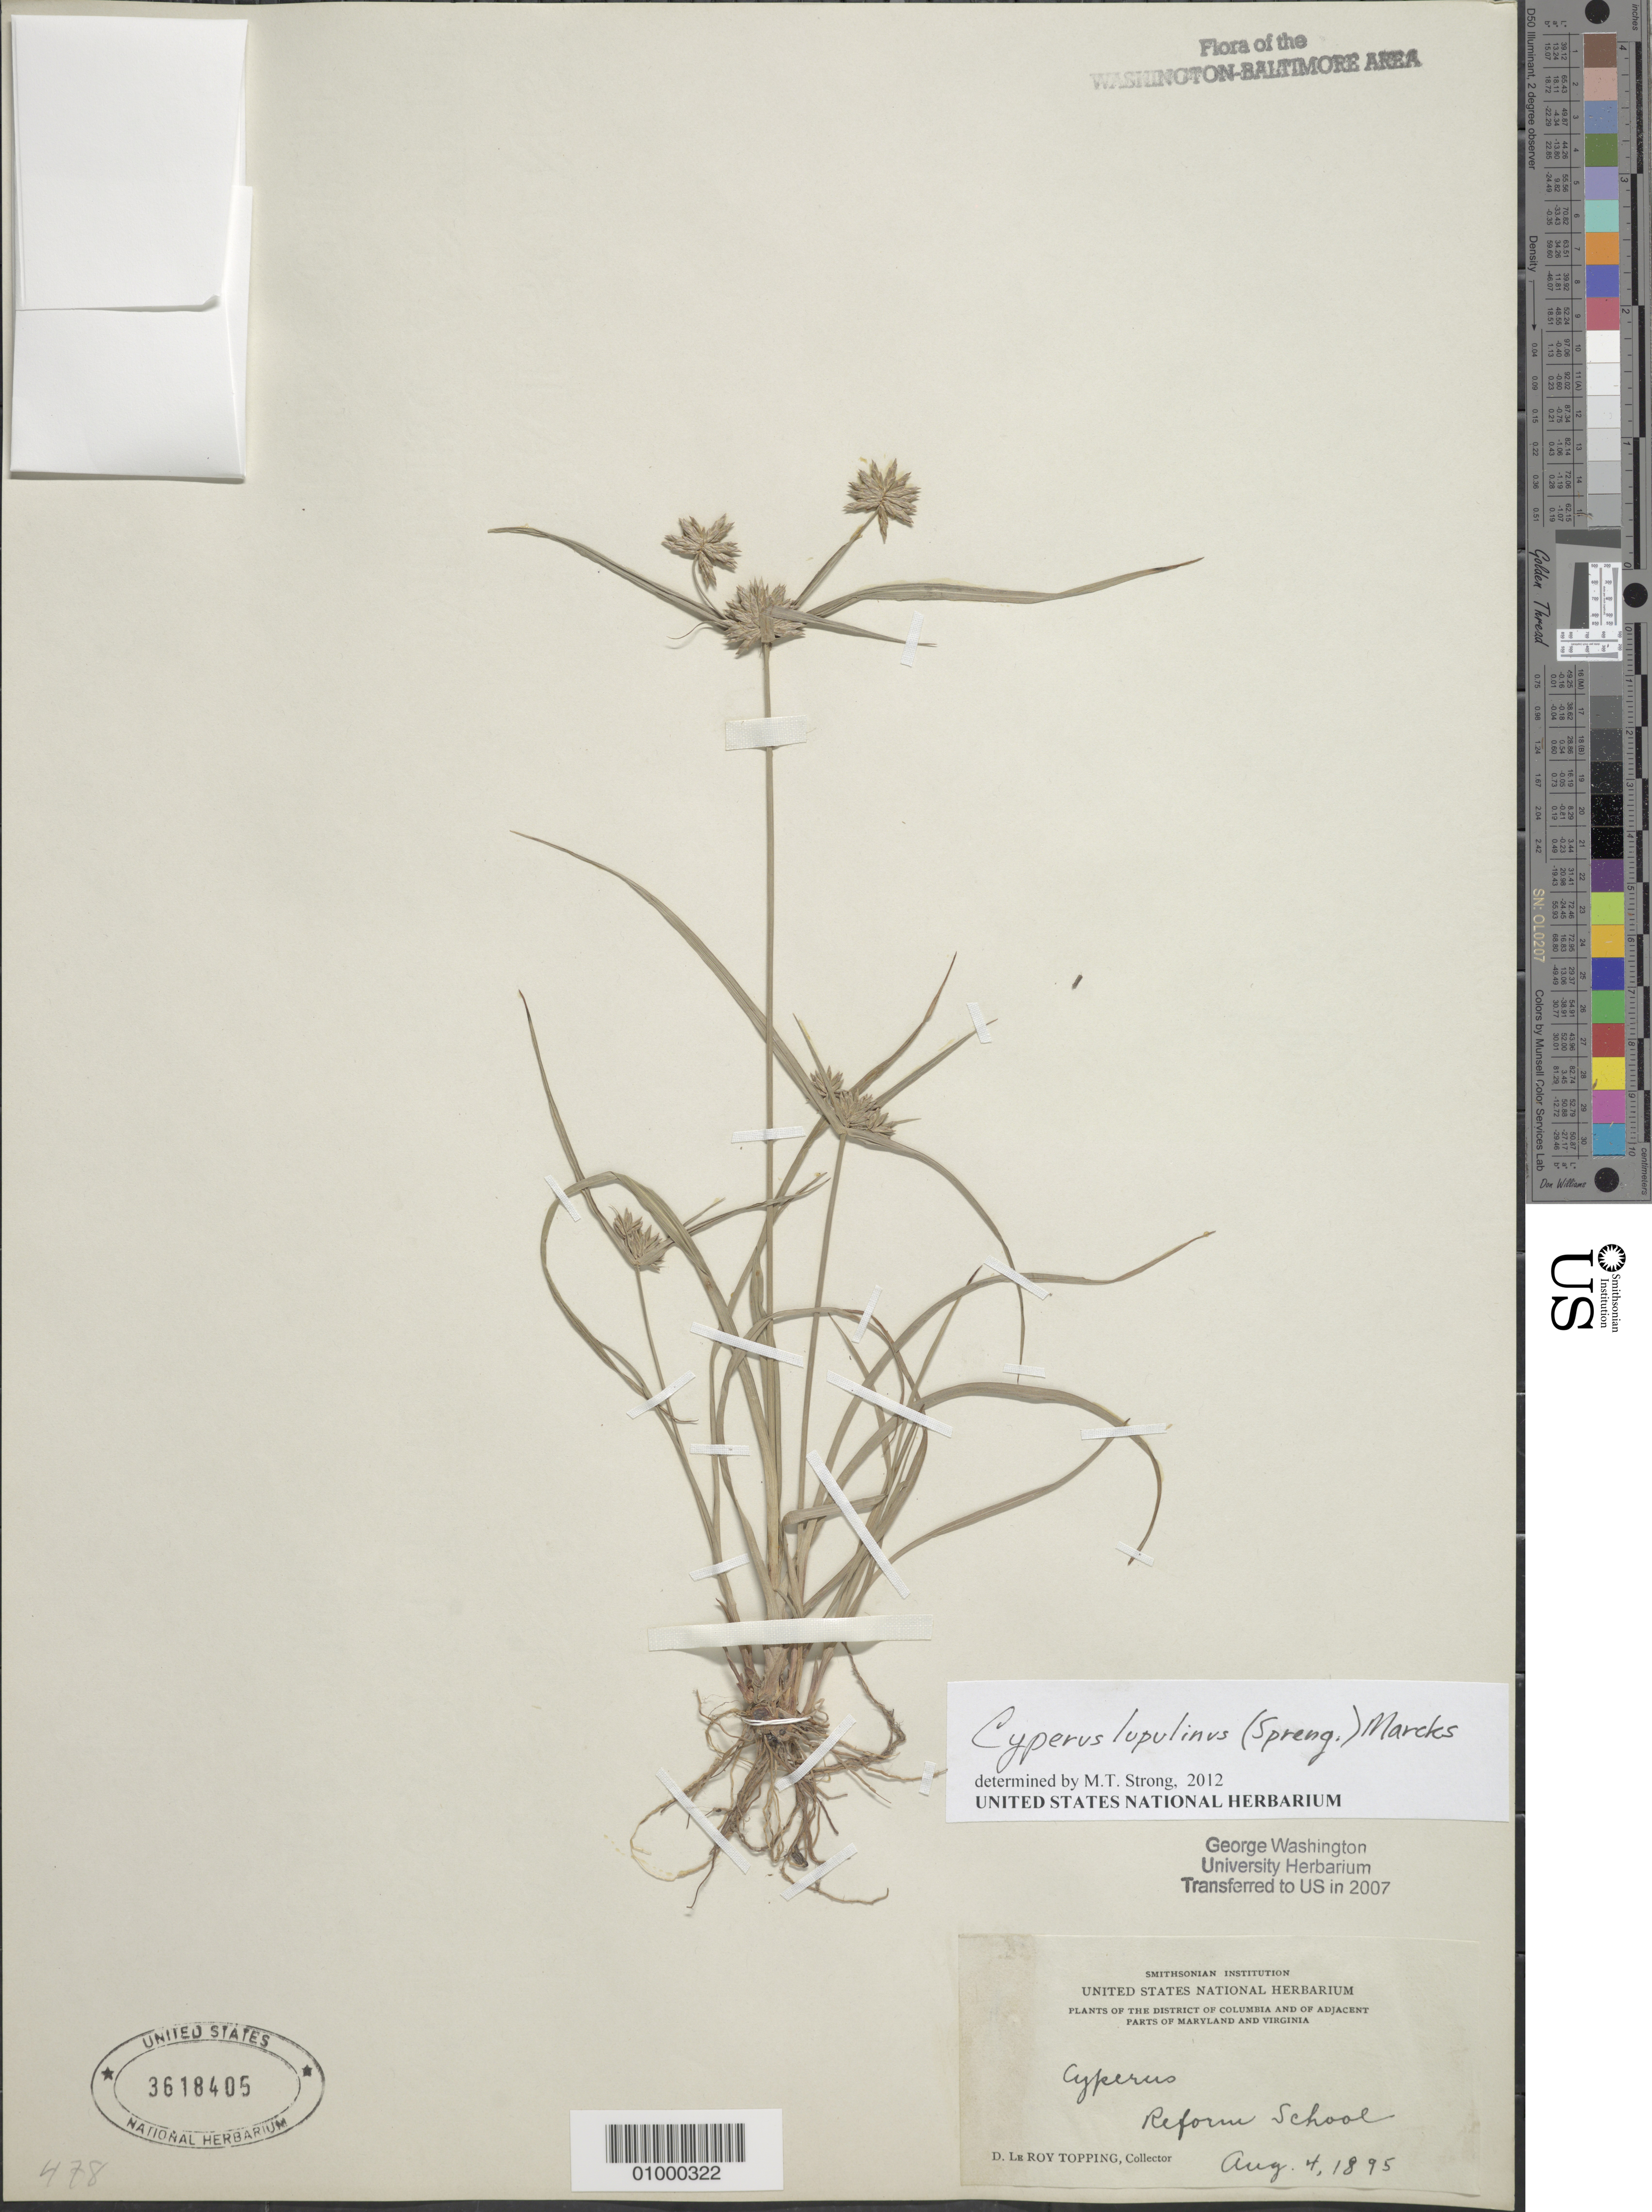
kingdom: Plantae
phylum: Tracheophyta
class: Liliopsida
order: Poales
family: Cyperaceae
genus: Cyperus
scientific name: Cyperus lupulinus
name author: (Spreng.) Marcks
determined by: Strong, M. T., (US), Smithsonian Institution - National Museum of Natural History (UNITED STATES)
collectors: D. L. Topping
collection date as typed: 04 Aug 1895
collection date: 1895-08-04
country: United States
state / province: District of Columbia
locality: Reform School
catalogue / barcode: US 3618405